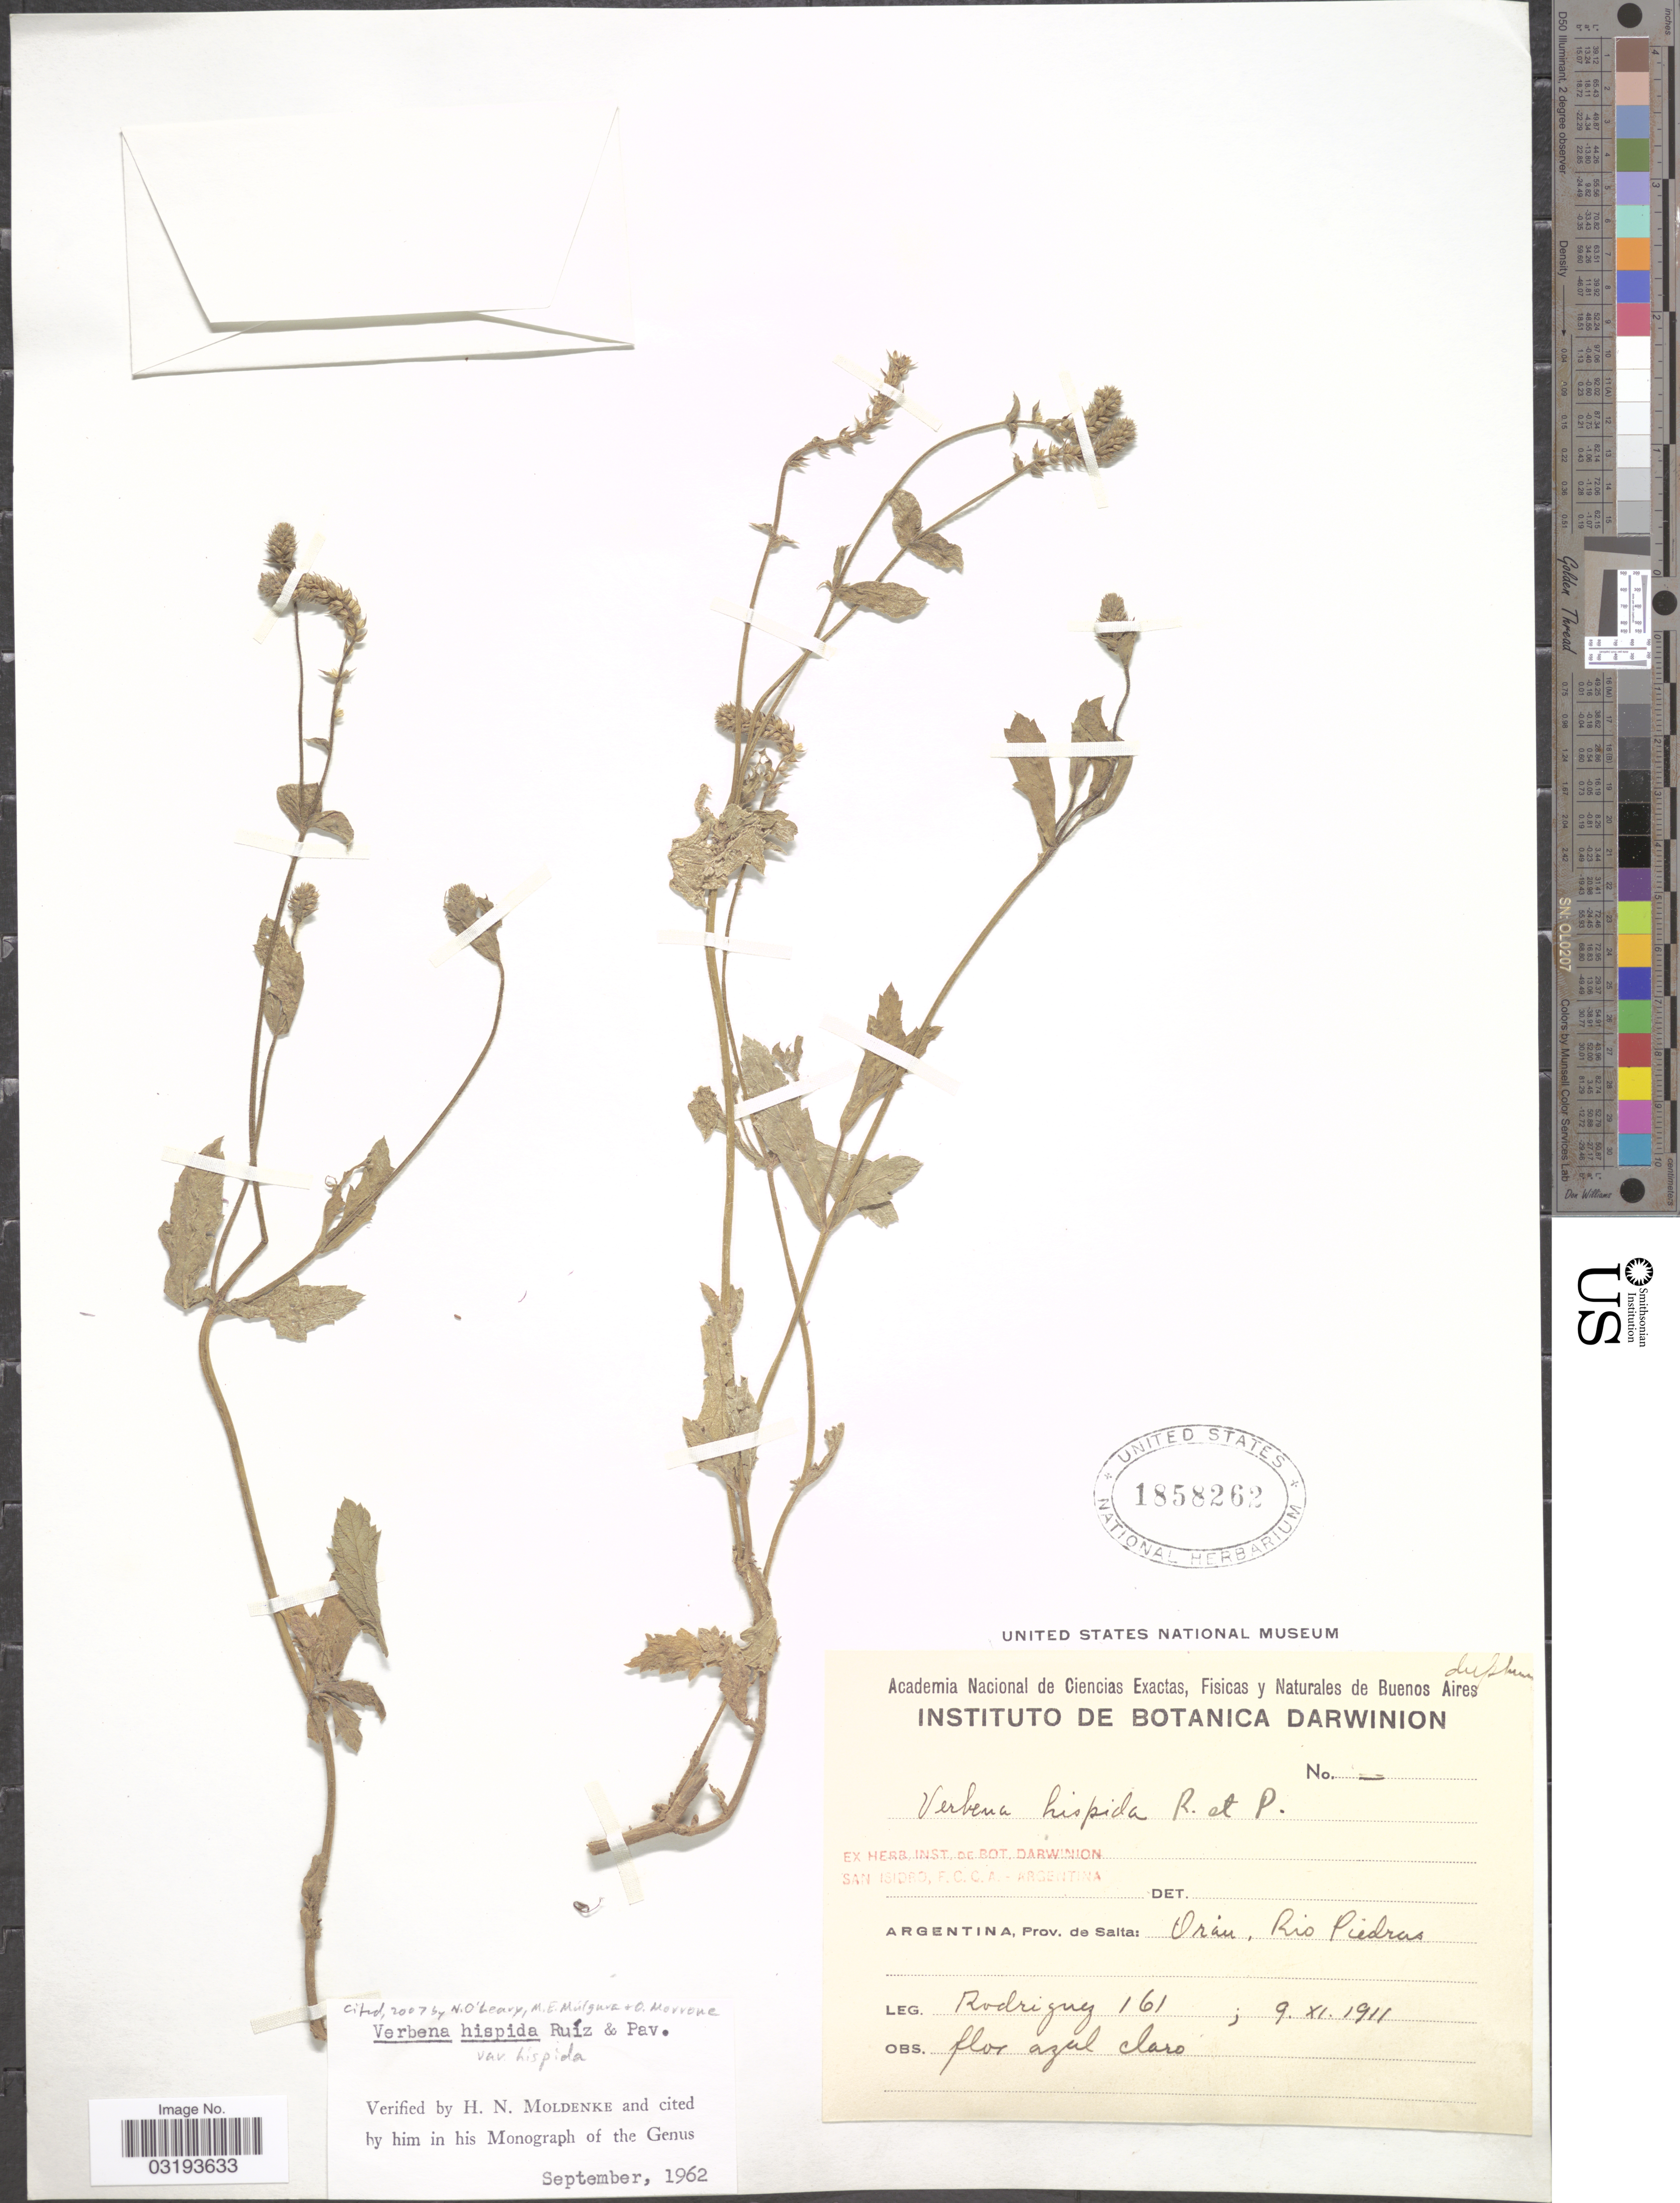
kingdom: Plantae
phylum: Tracheophyta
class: Magnoliopsida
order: Lamiales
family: Verbenaceae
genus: Verbena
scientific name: Verbena hispida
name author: Ruiz & Pav.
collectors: Rodriguez, --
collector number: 161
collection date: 1911-11-09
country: Argentina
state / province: Salta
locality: Orán, Rio Piedras.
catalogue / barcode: US 1858262